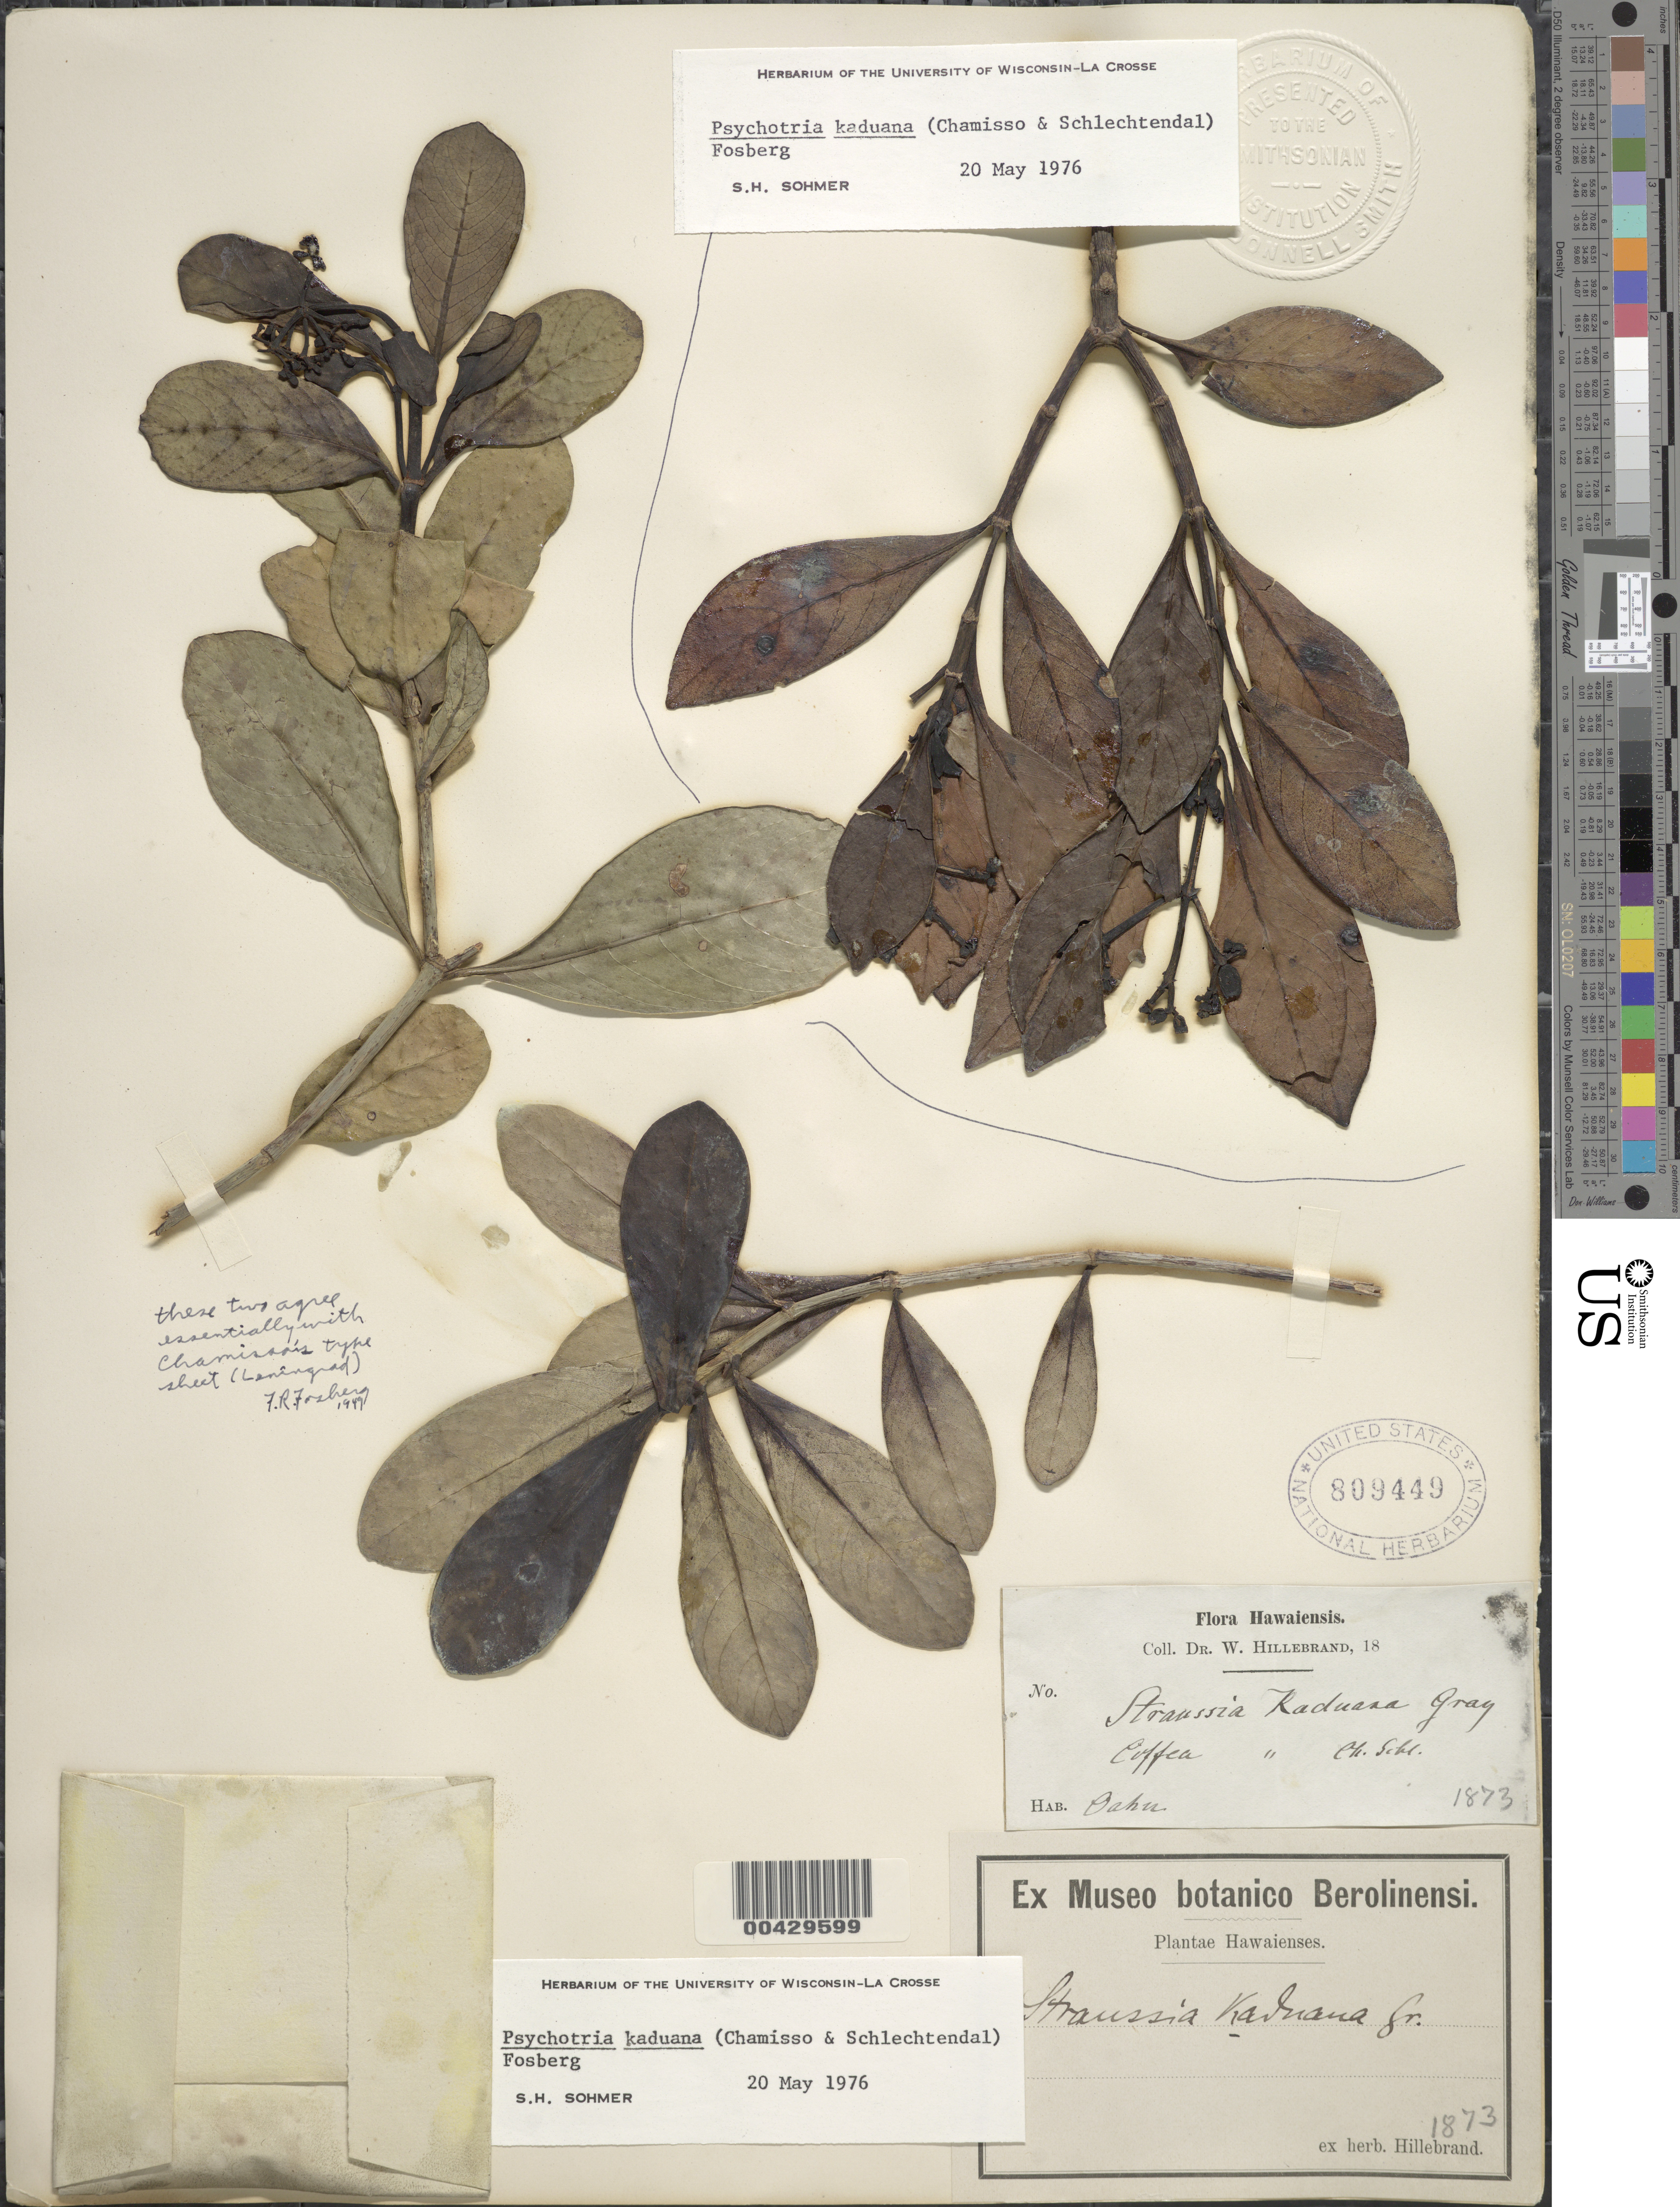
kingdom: Plantae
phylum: Tracheophyta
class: Magnoliopsida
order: Gentianales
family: Rubiaceae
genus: Psychotria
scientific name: Psychotria kaduana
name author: (Cham. & Schltdl.) Fosberg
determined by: Sohmer, S. H.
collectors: W. Hillebrand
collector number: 1873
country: United States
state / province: Hawaii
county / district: Honolulu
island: Oahu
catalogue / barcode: US 809449